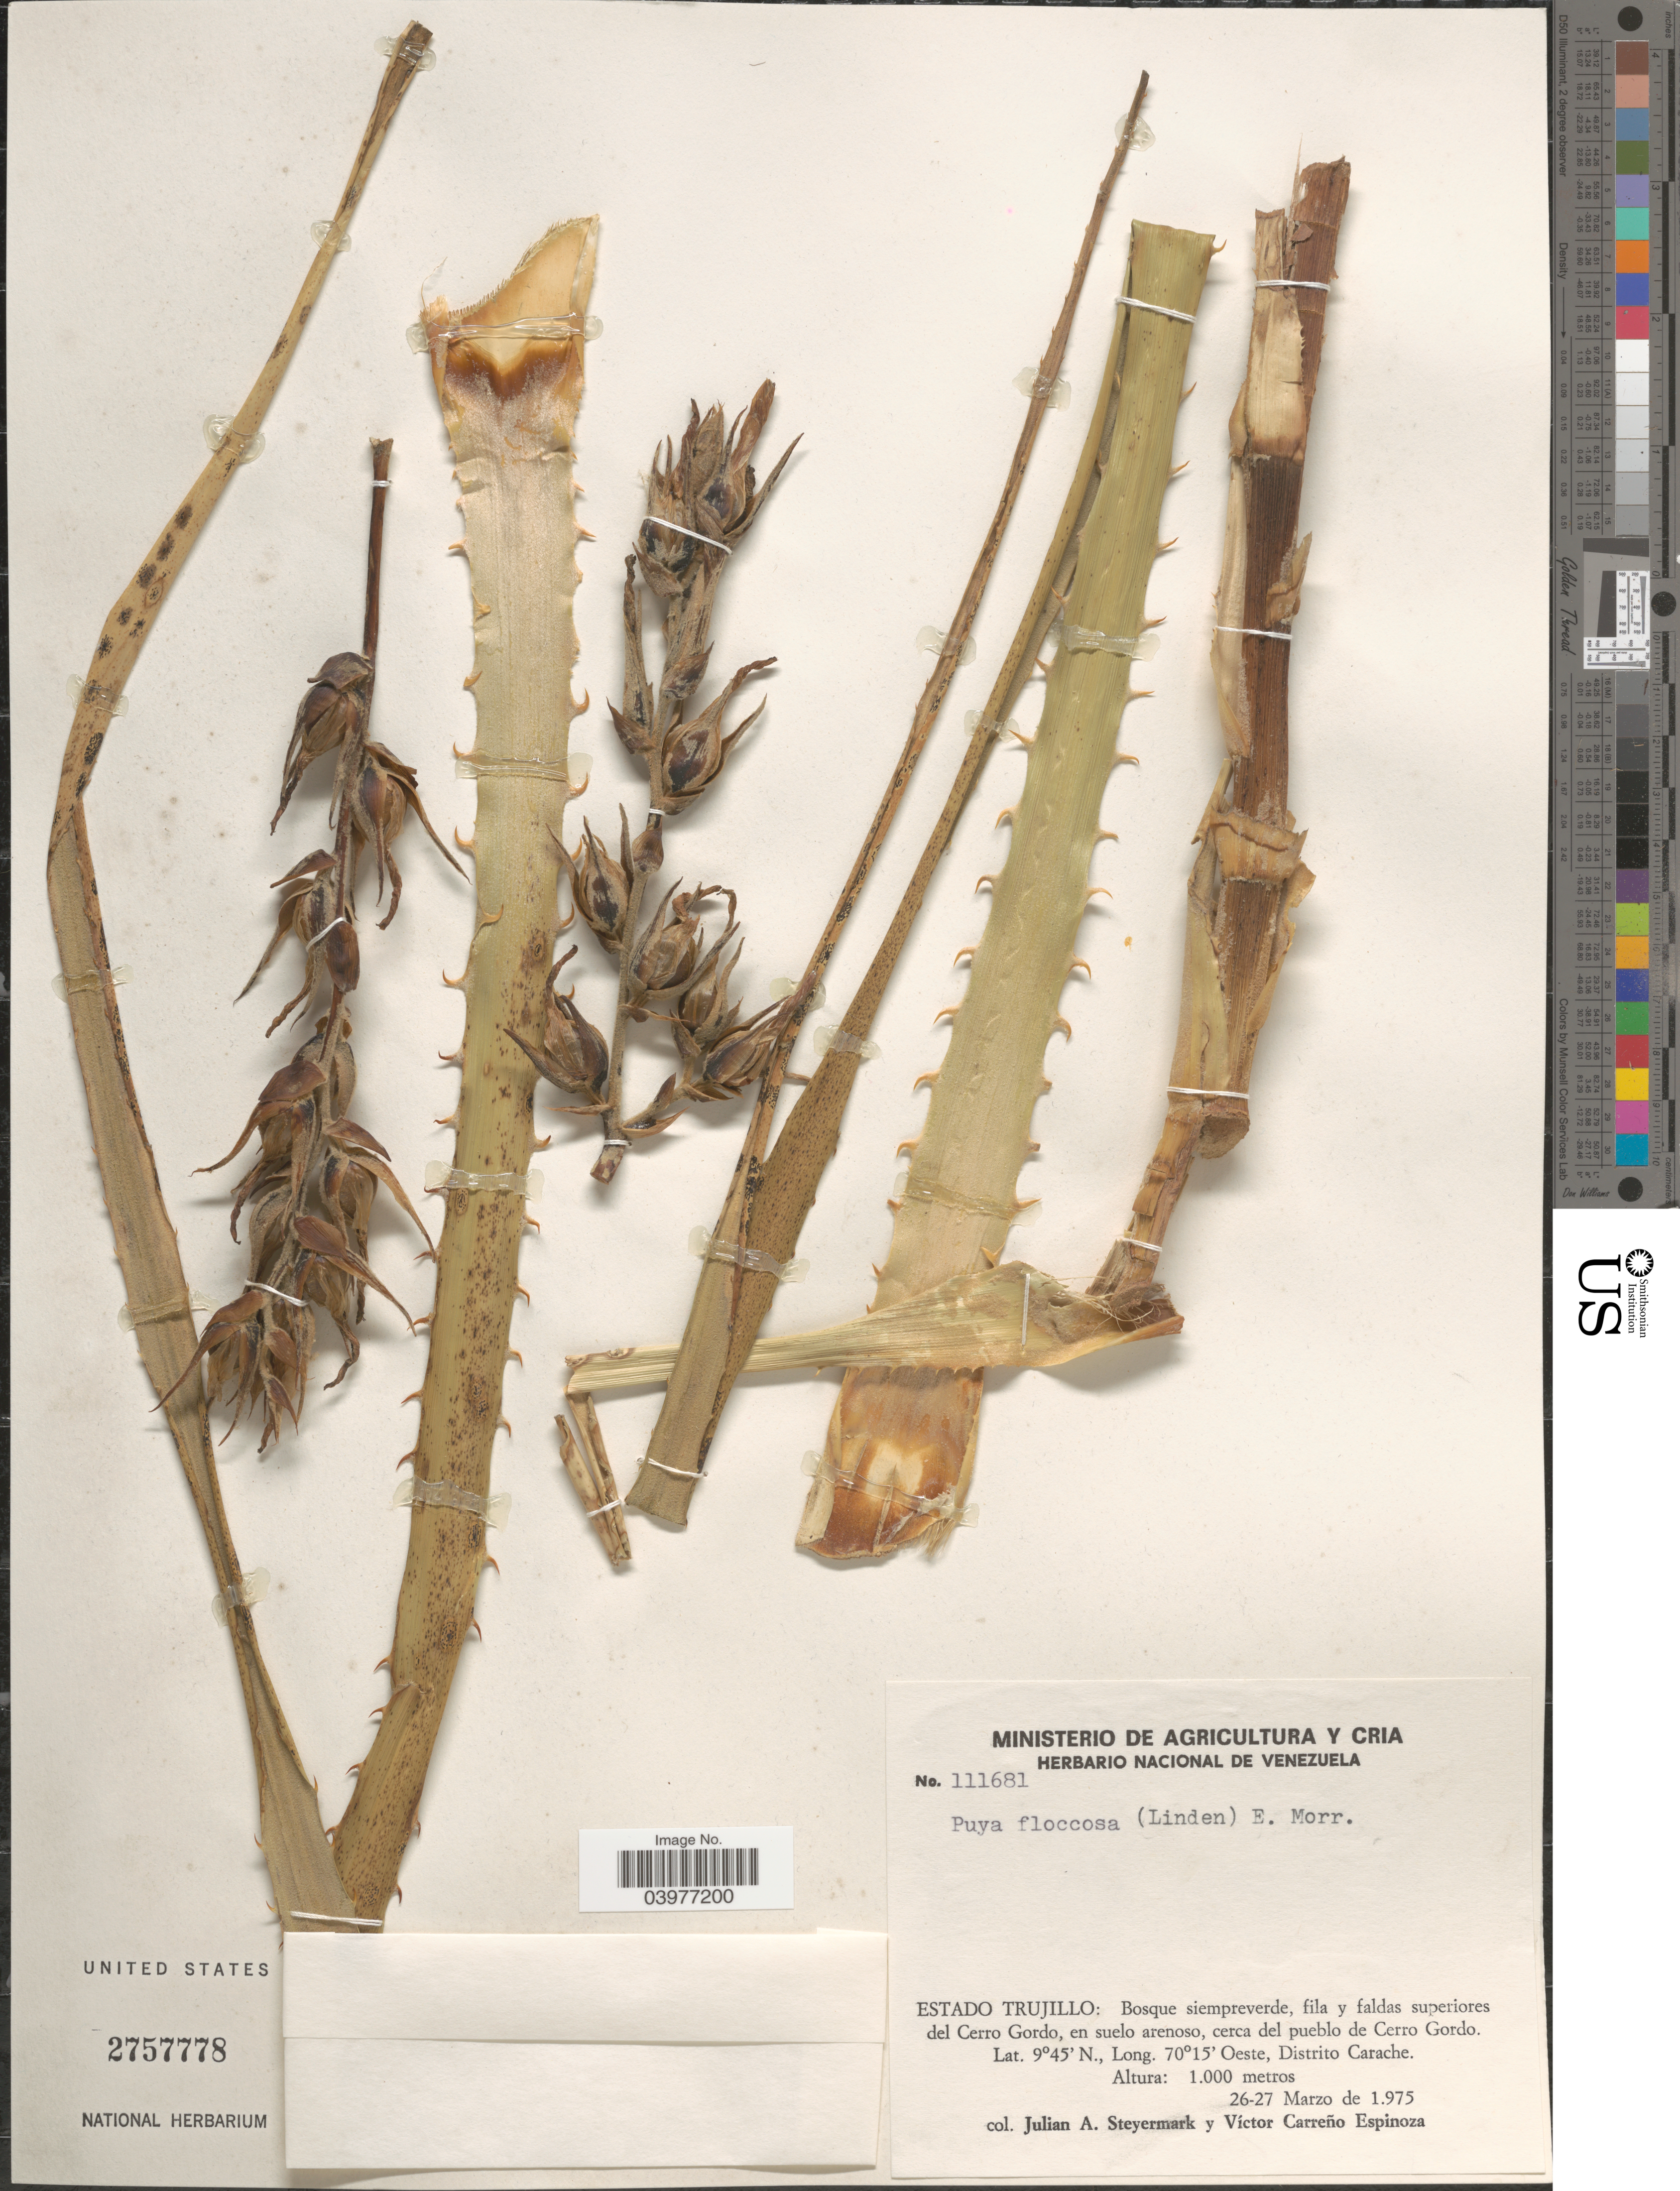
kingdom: Plantae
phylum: Tracheophyta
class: Liliopsida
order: Poales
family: Bromeliaceae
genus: Puya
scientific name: Puya floccosa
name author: (Linden) É. Morren ex Mez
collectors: J. Steyermark & V. Carreño E.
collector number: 111681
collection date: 1975-03-26/1975-03-27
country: Venezuela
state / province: Trujillo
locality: Cerro Gordo, en suelo arenoso, cerca del pueblo de Cerro Gordo. Distrito Carache.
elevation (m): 1000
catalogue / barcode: US 2757778